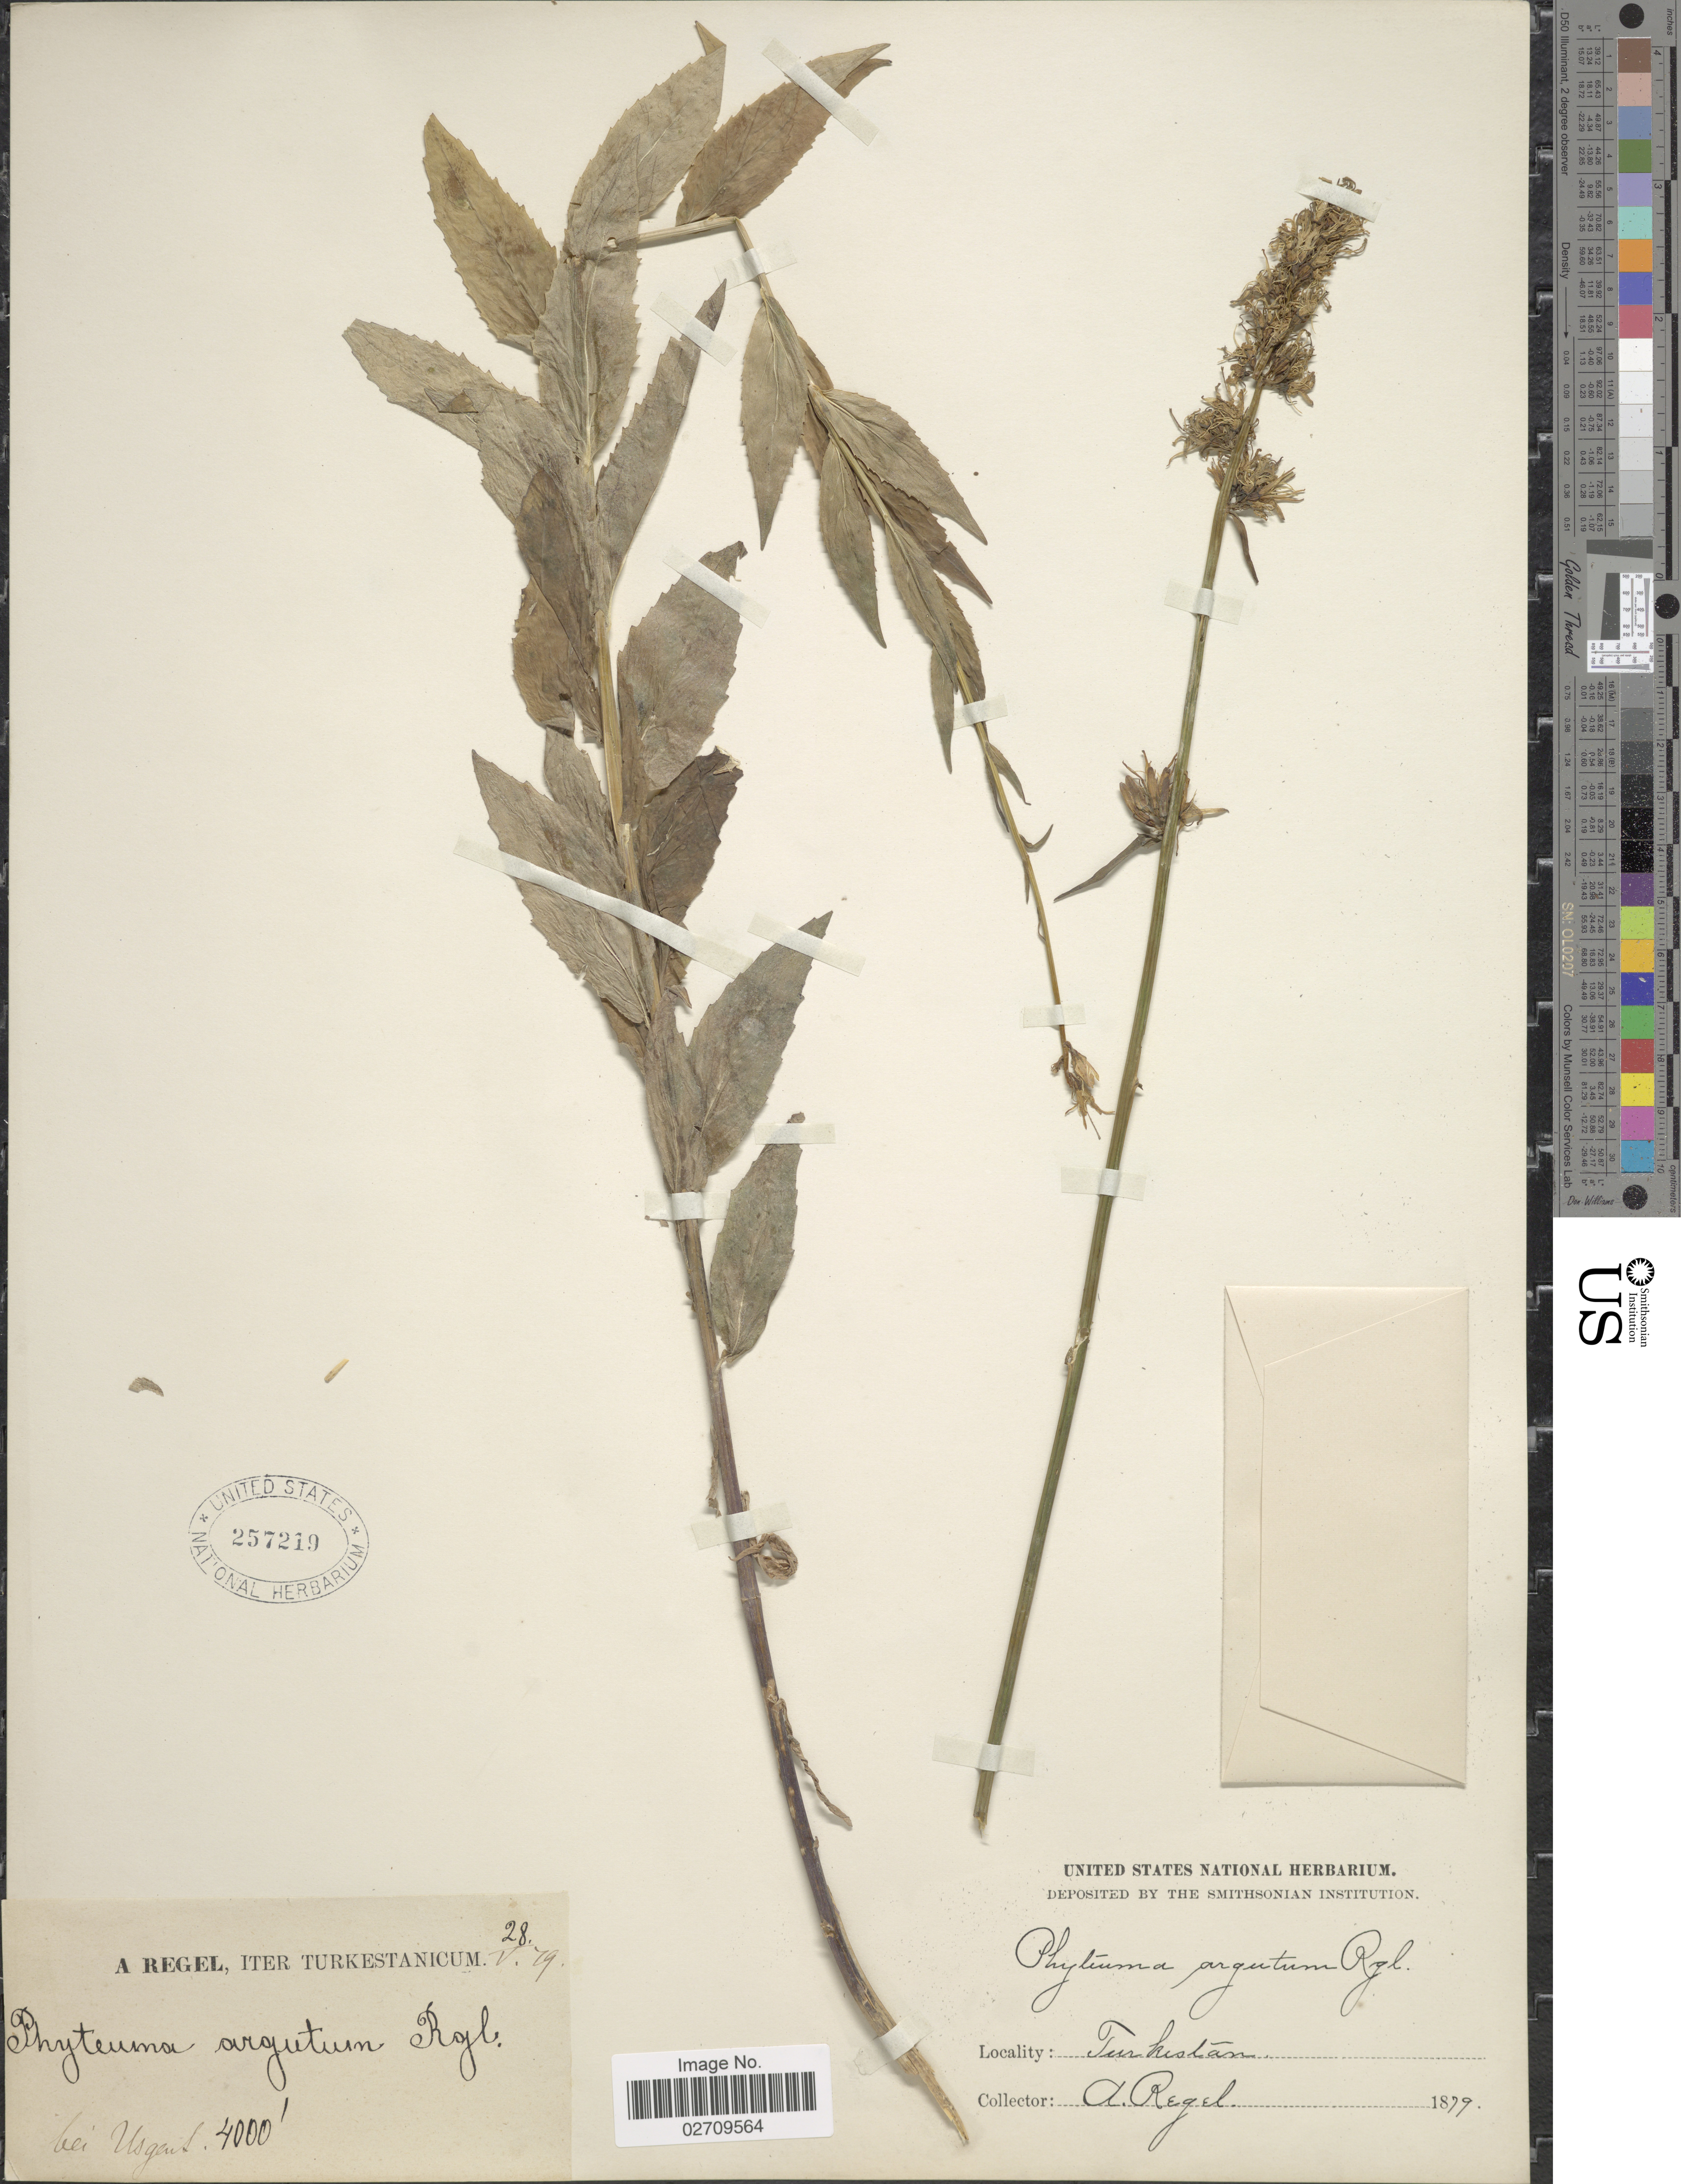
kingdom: Plantae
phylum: Tracheophyta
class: Magnoliopsida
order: Asterales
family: Campanulaceae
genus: Asyneuma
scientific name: Asyneuma argutum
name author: (Regel) Bornm.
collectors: A. Regel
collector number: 28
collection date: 1879-05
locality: Turkestan, bei Usgent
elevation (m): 1219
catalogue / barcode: US 257219